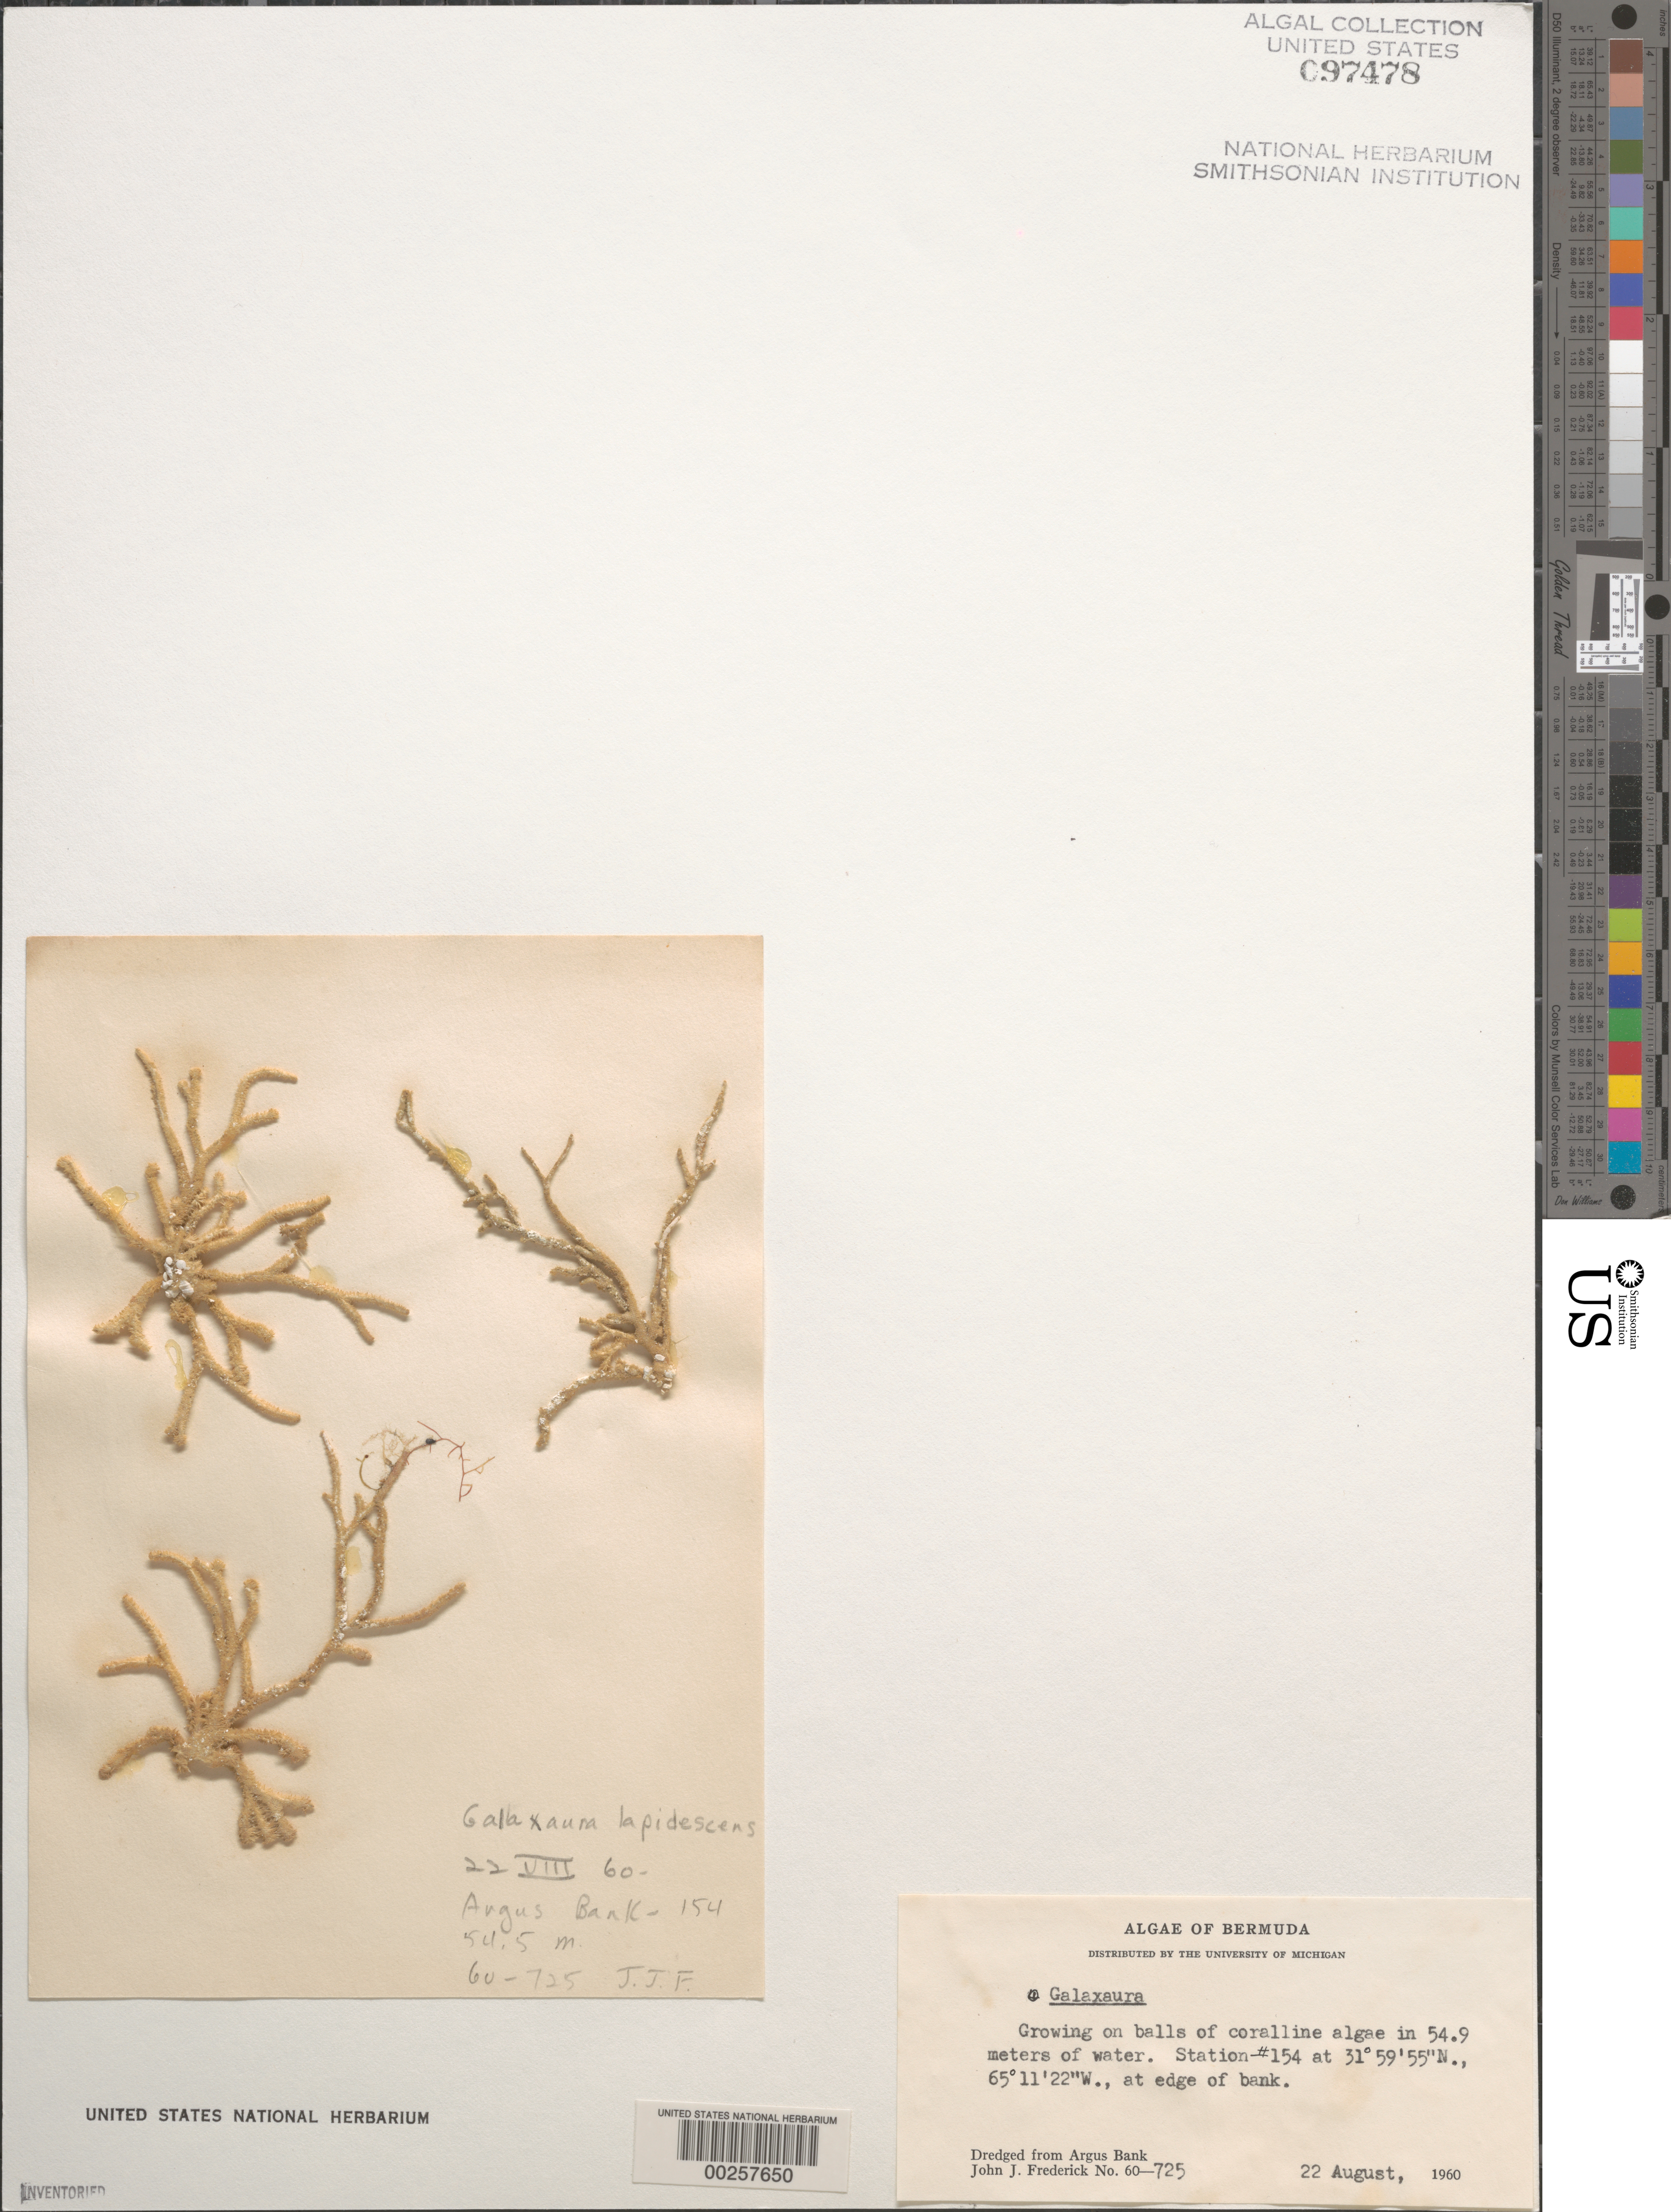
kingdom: Plantae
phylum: Rhodophyta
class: Florideophyceae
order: Nemaliales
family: Galaxauraceae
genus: Galaxaura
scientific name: Galaxaura sp.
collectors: J. Frederick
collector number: JJF 60-725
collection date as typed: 22 Aug 1960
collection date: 1960-08-22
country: Bermuda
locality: Argus Bank, dredged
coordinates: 31 59'55"N, 65 11'22"W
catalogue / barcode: US 97478